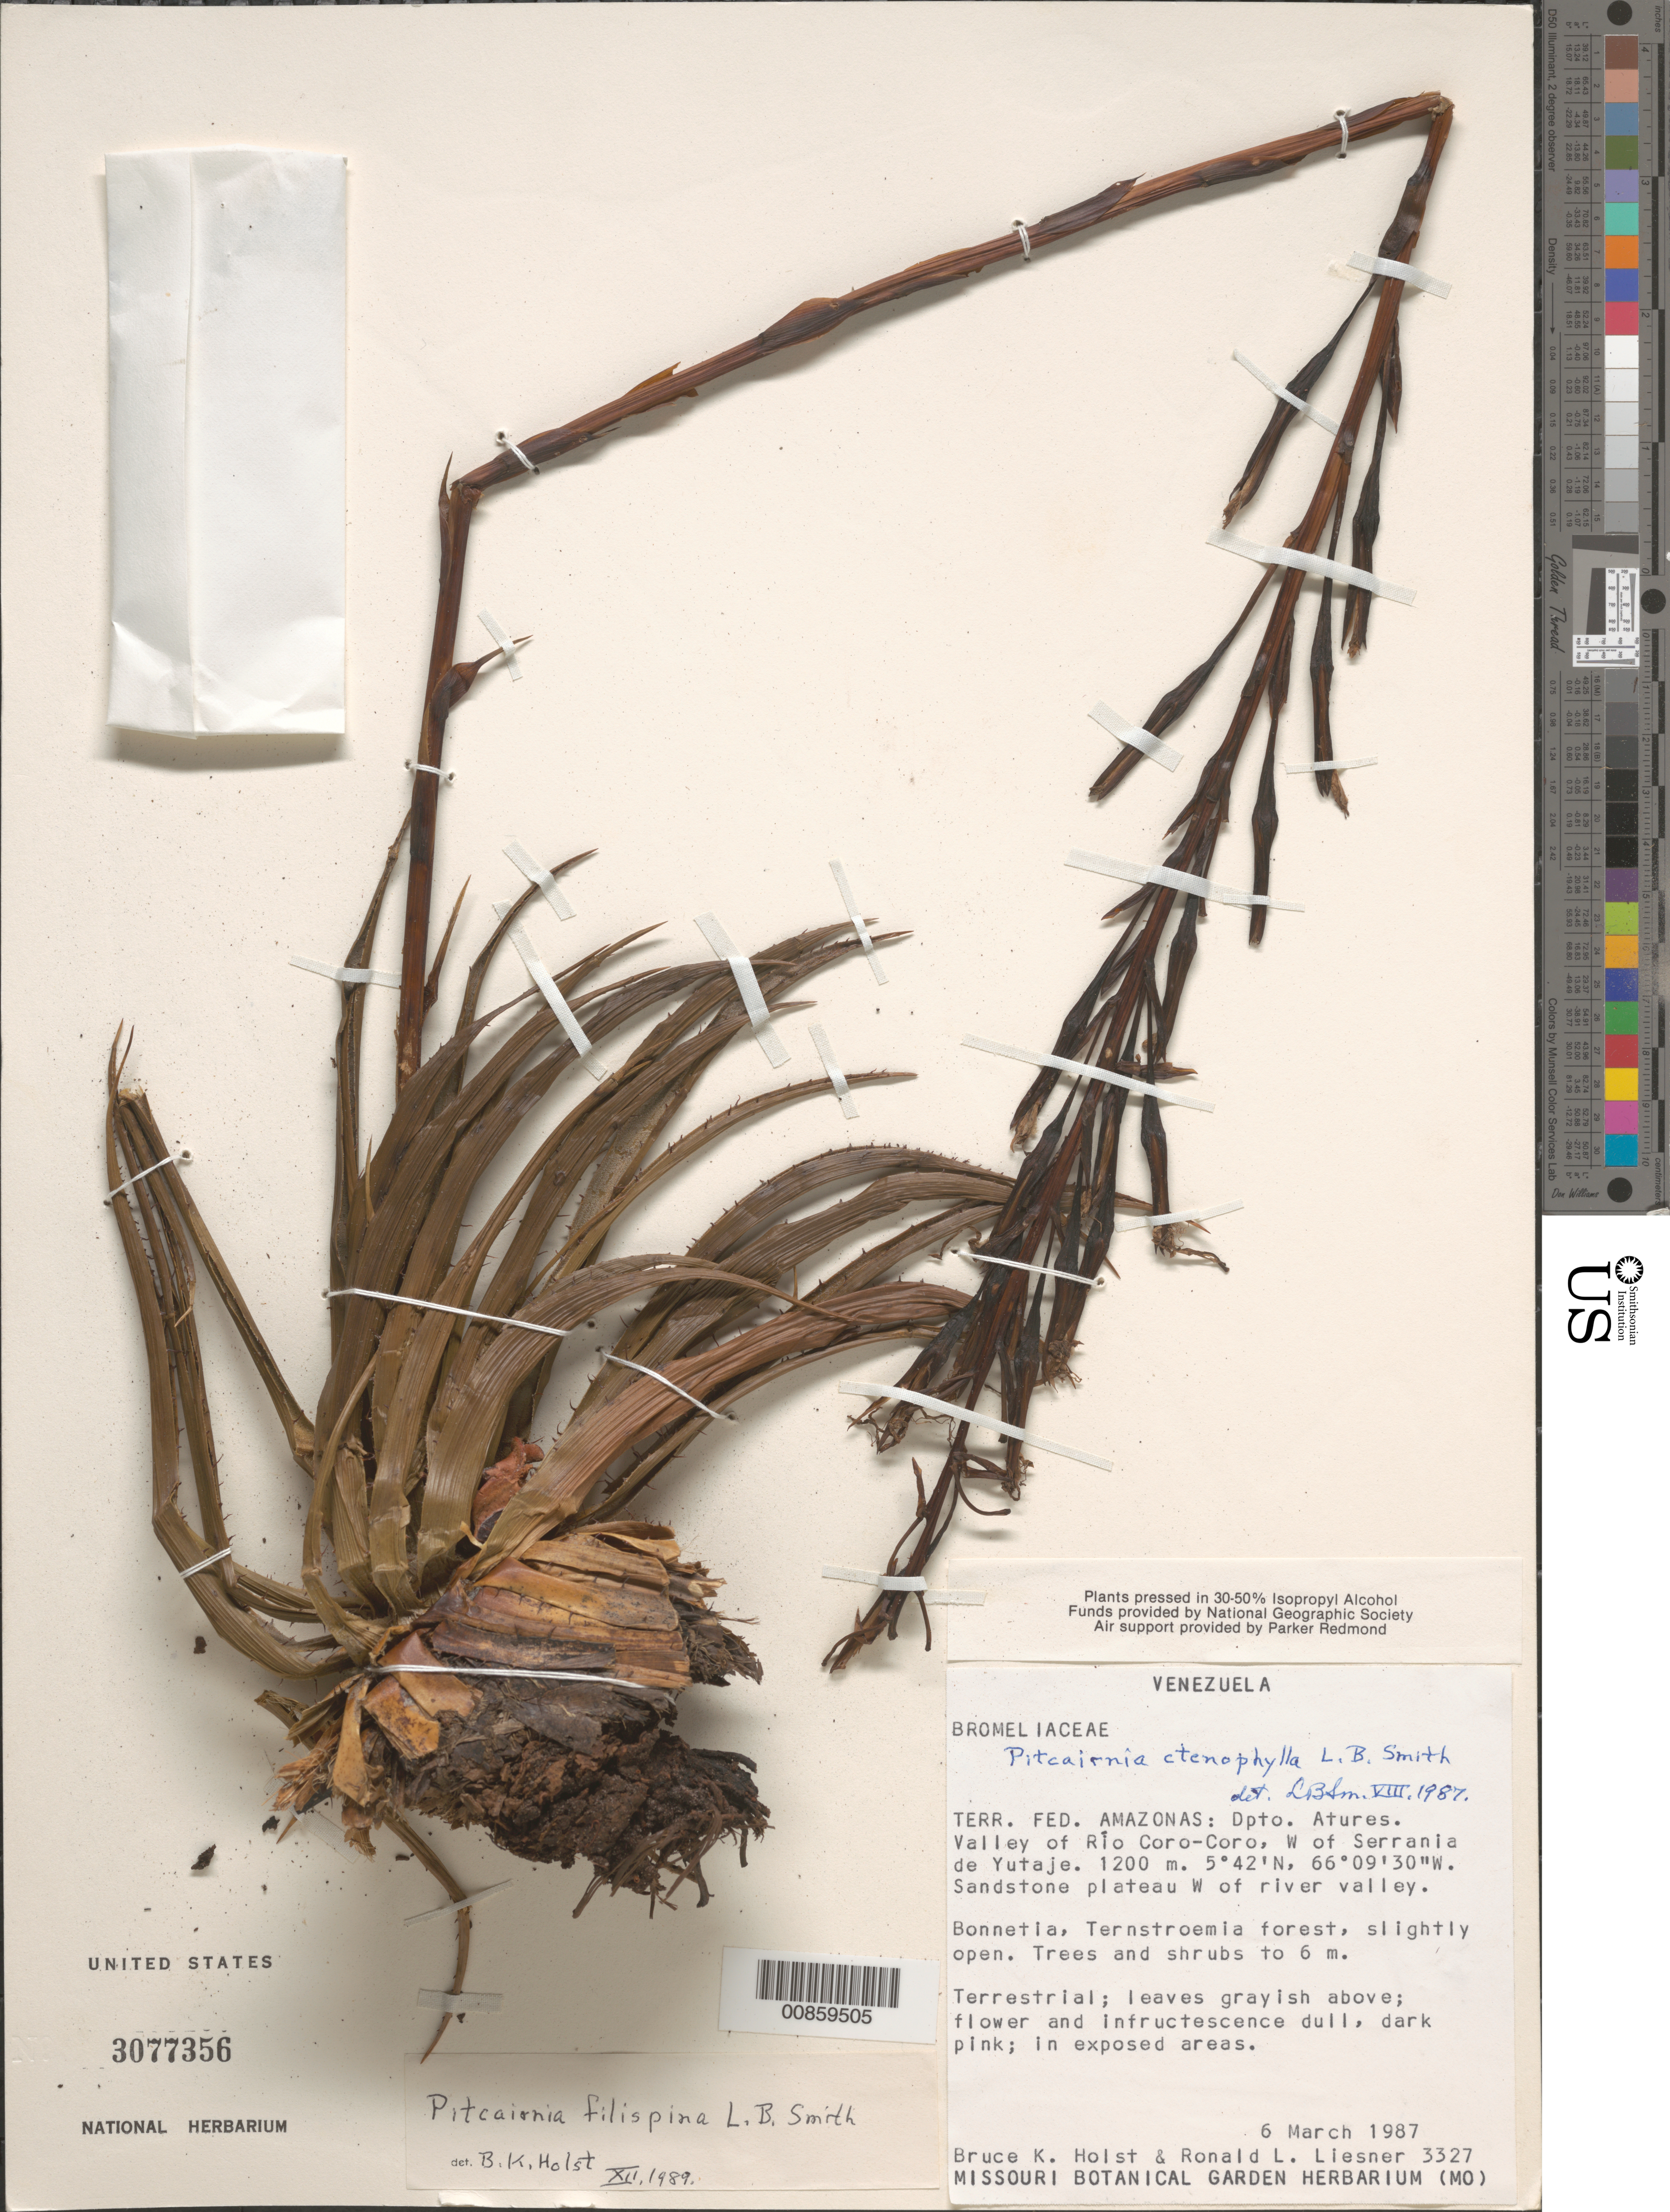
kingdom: Plantae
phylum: Tracheophyta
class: Liliopsida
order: Poales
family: Bromeliaceae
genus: Pitcairnia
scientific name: Pitcairnia filispina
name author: L.B. Sm.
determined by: Holst, Bruce K.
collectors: B. Holst & R. L. Liesner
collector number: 3327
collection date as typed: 6-Mar-87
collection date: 1987-03-06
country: Venezuela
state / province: Amazonas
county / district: Atures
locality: Río Coro-Coro, W of Serrania de Yutajé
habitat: Sandstone plateau W of river valley; Bonnetia Ternstroemia forest, slightly open; trees and shrubs to 6m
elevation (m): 1200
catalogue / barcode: US 3077356